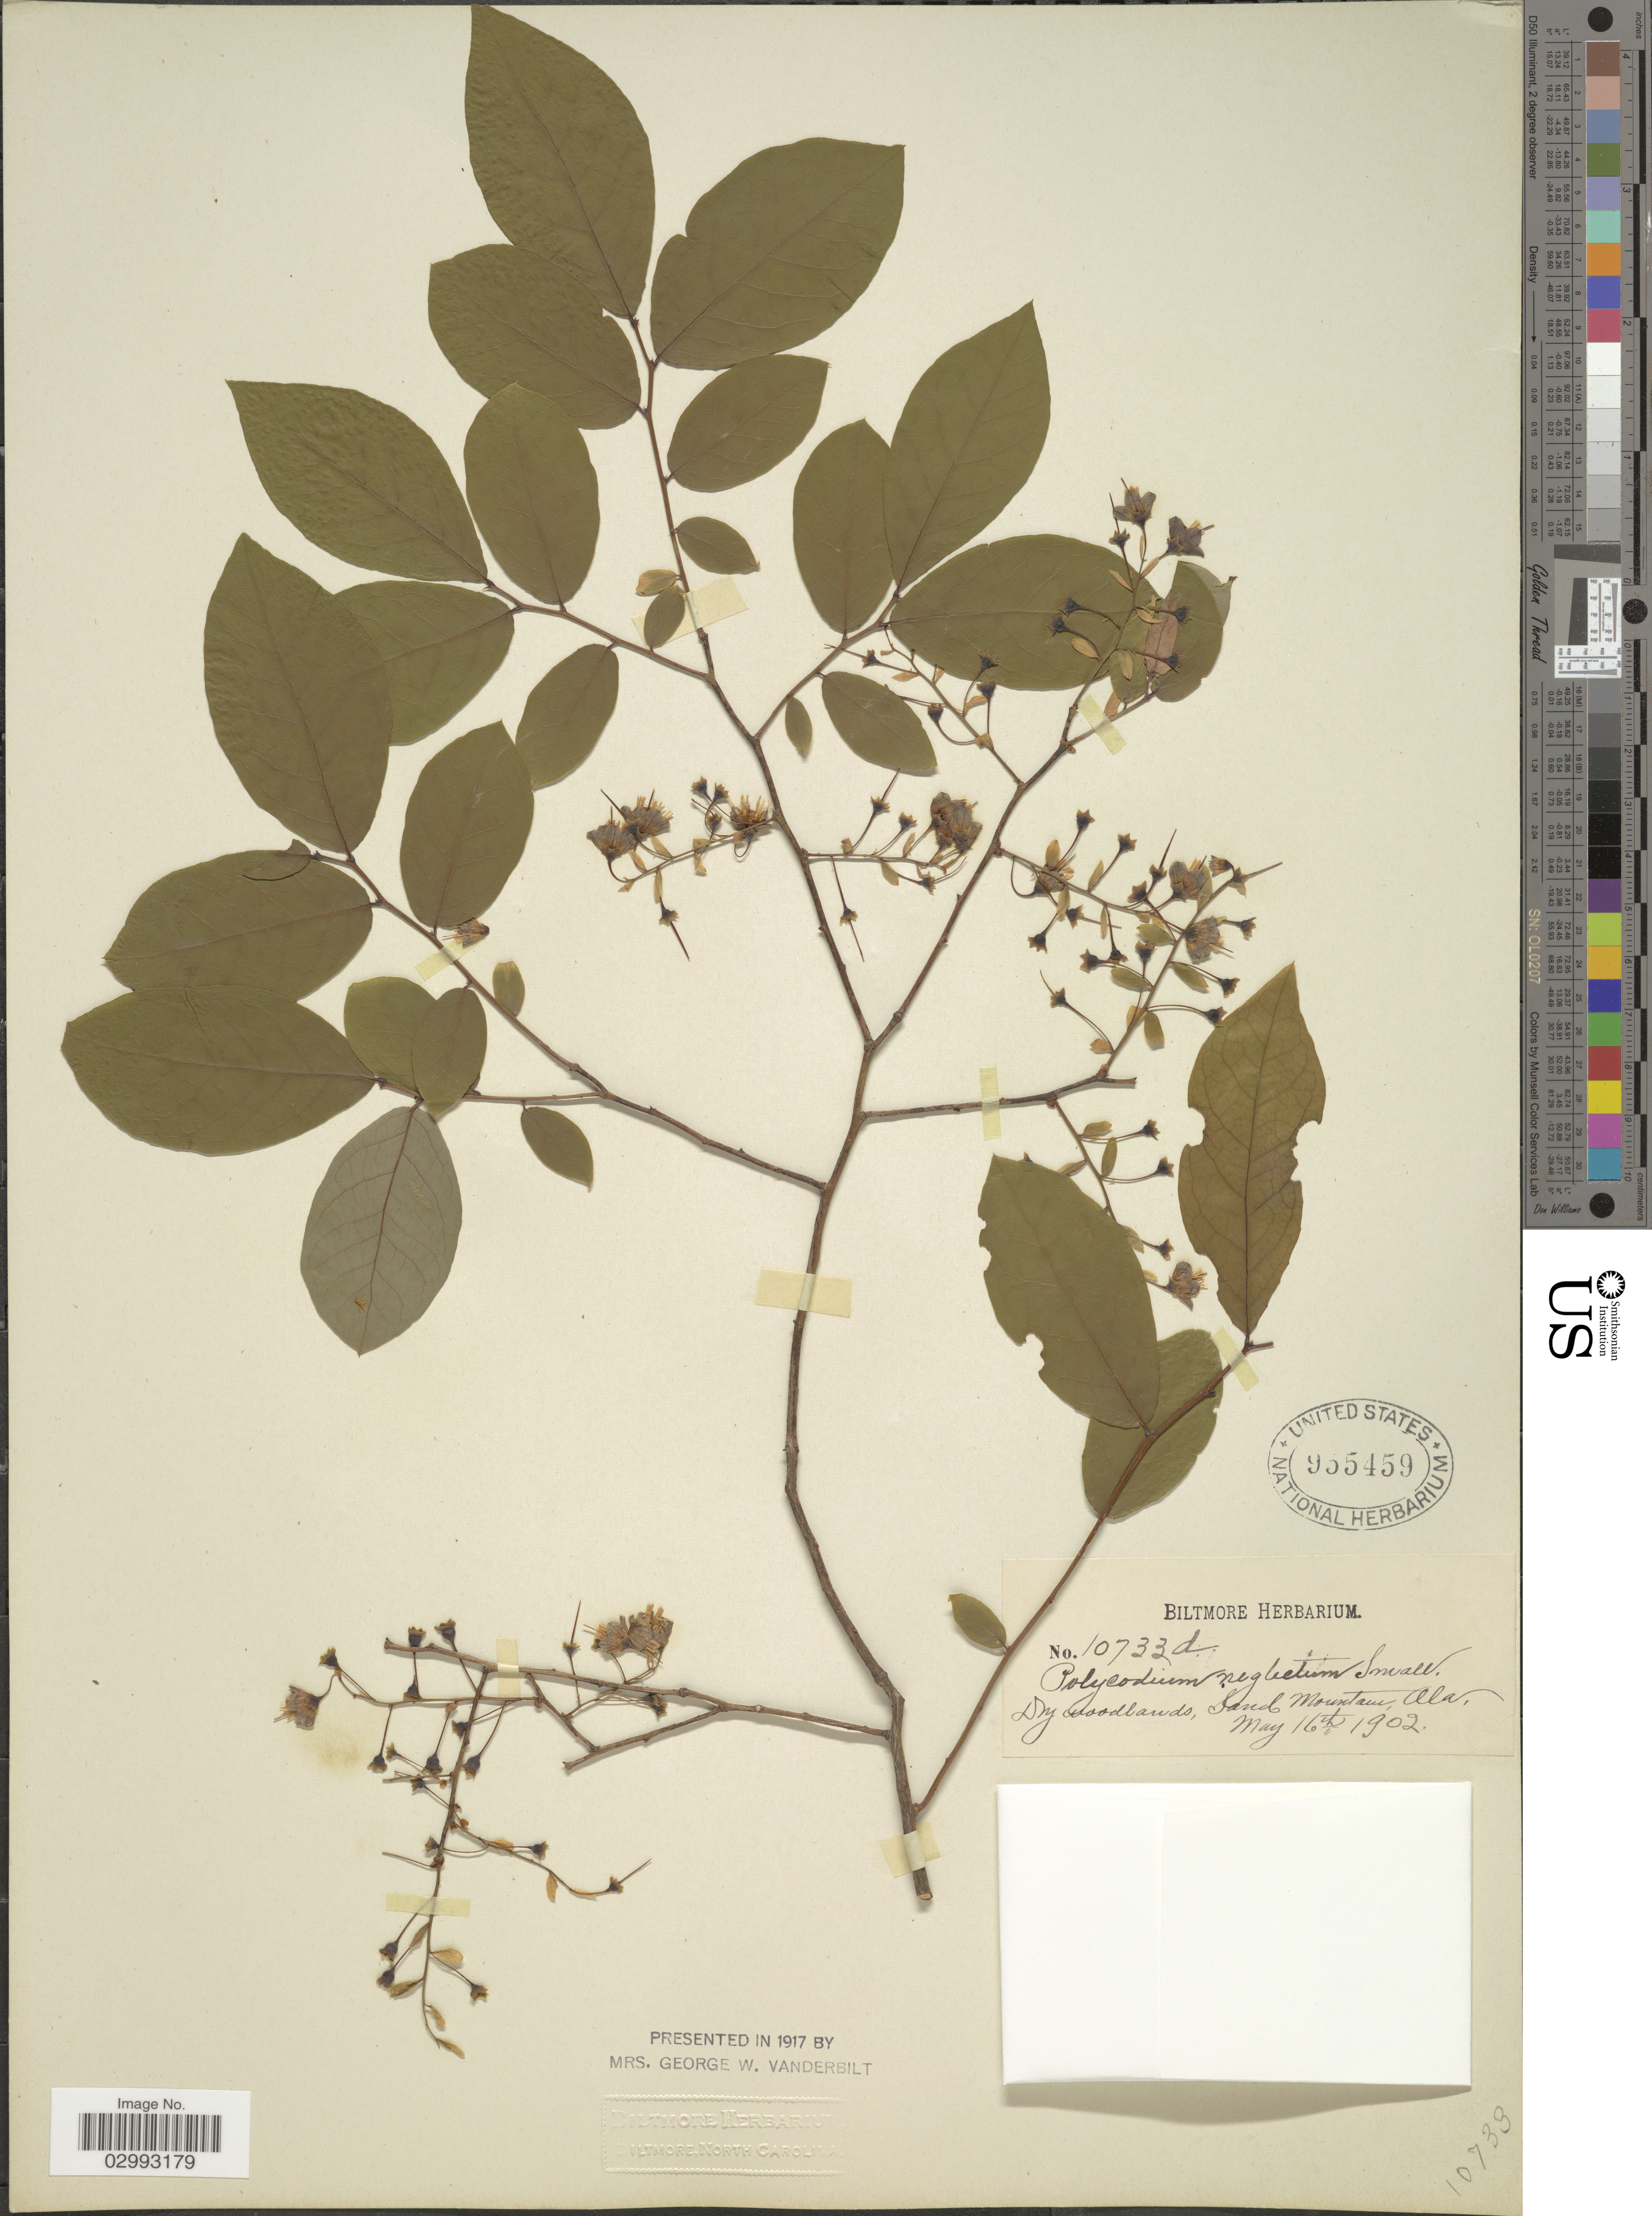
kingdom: Plantae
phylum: Tracheophyta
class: Magnoliopsida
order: Ericales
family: Ericaceae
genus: Polycodium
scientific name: Polycodium melanocarpum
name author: (C. Mohr) Small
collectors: ex herb. Biltmore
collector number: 10733d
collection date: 1902-05-16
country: United States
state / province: Alabama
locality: Sand Mountain, Ala.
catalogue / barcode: US 955459